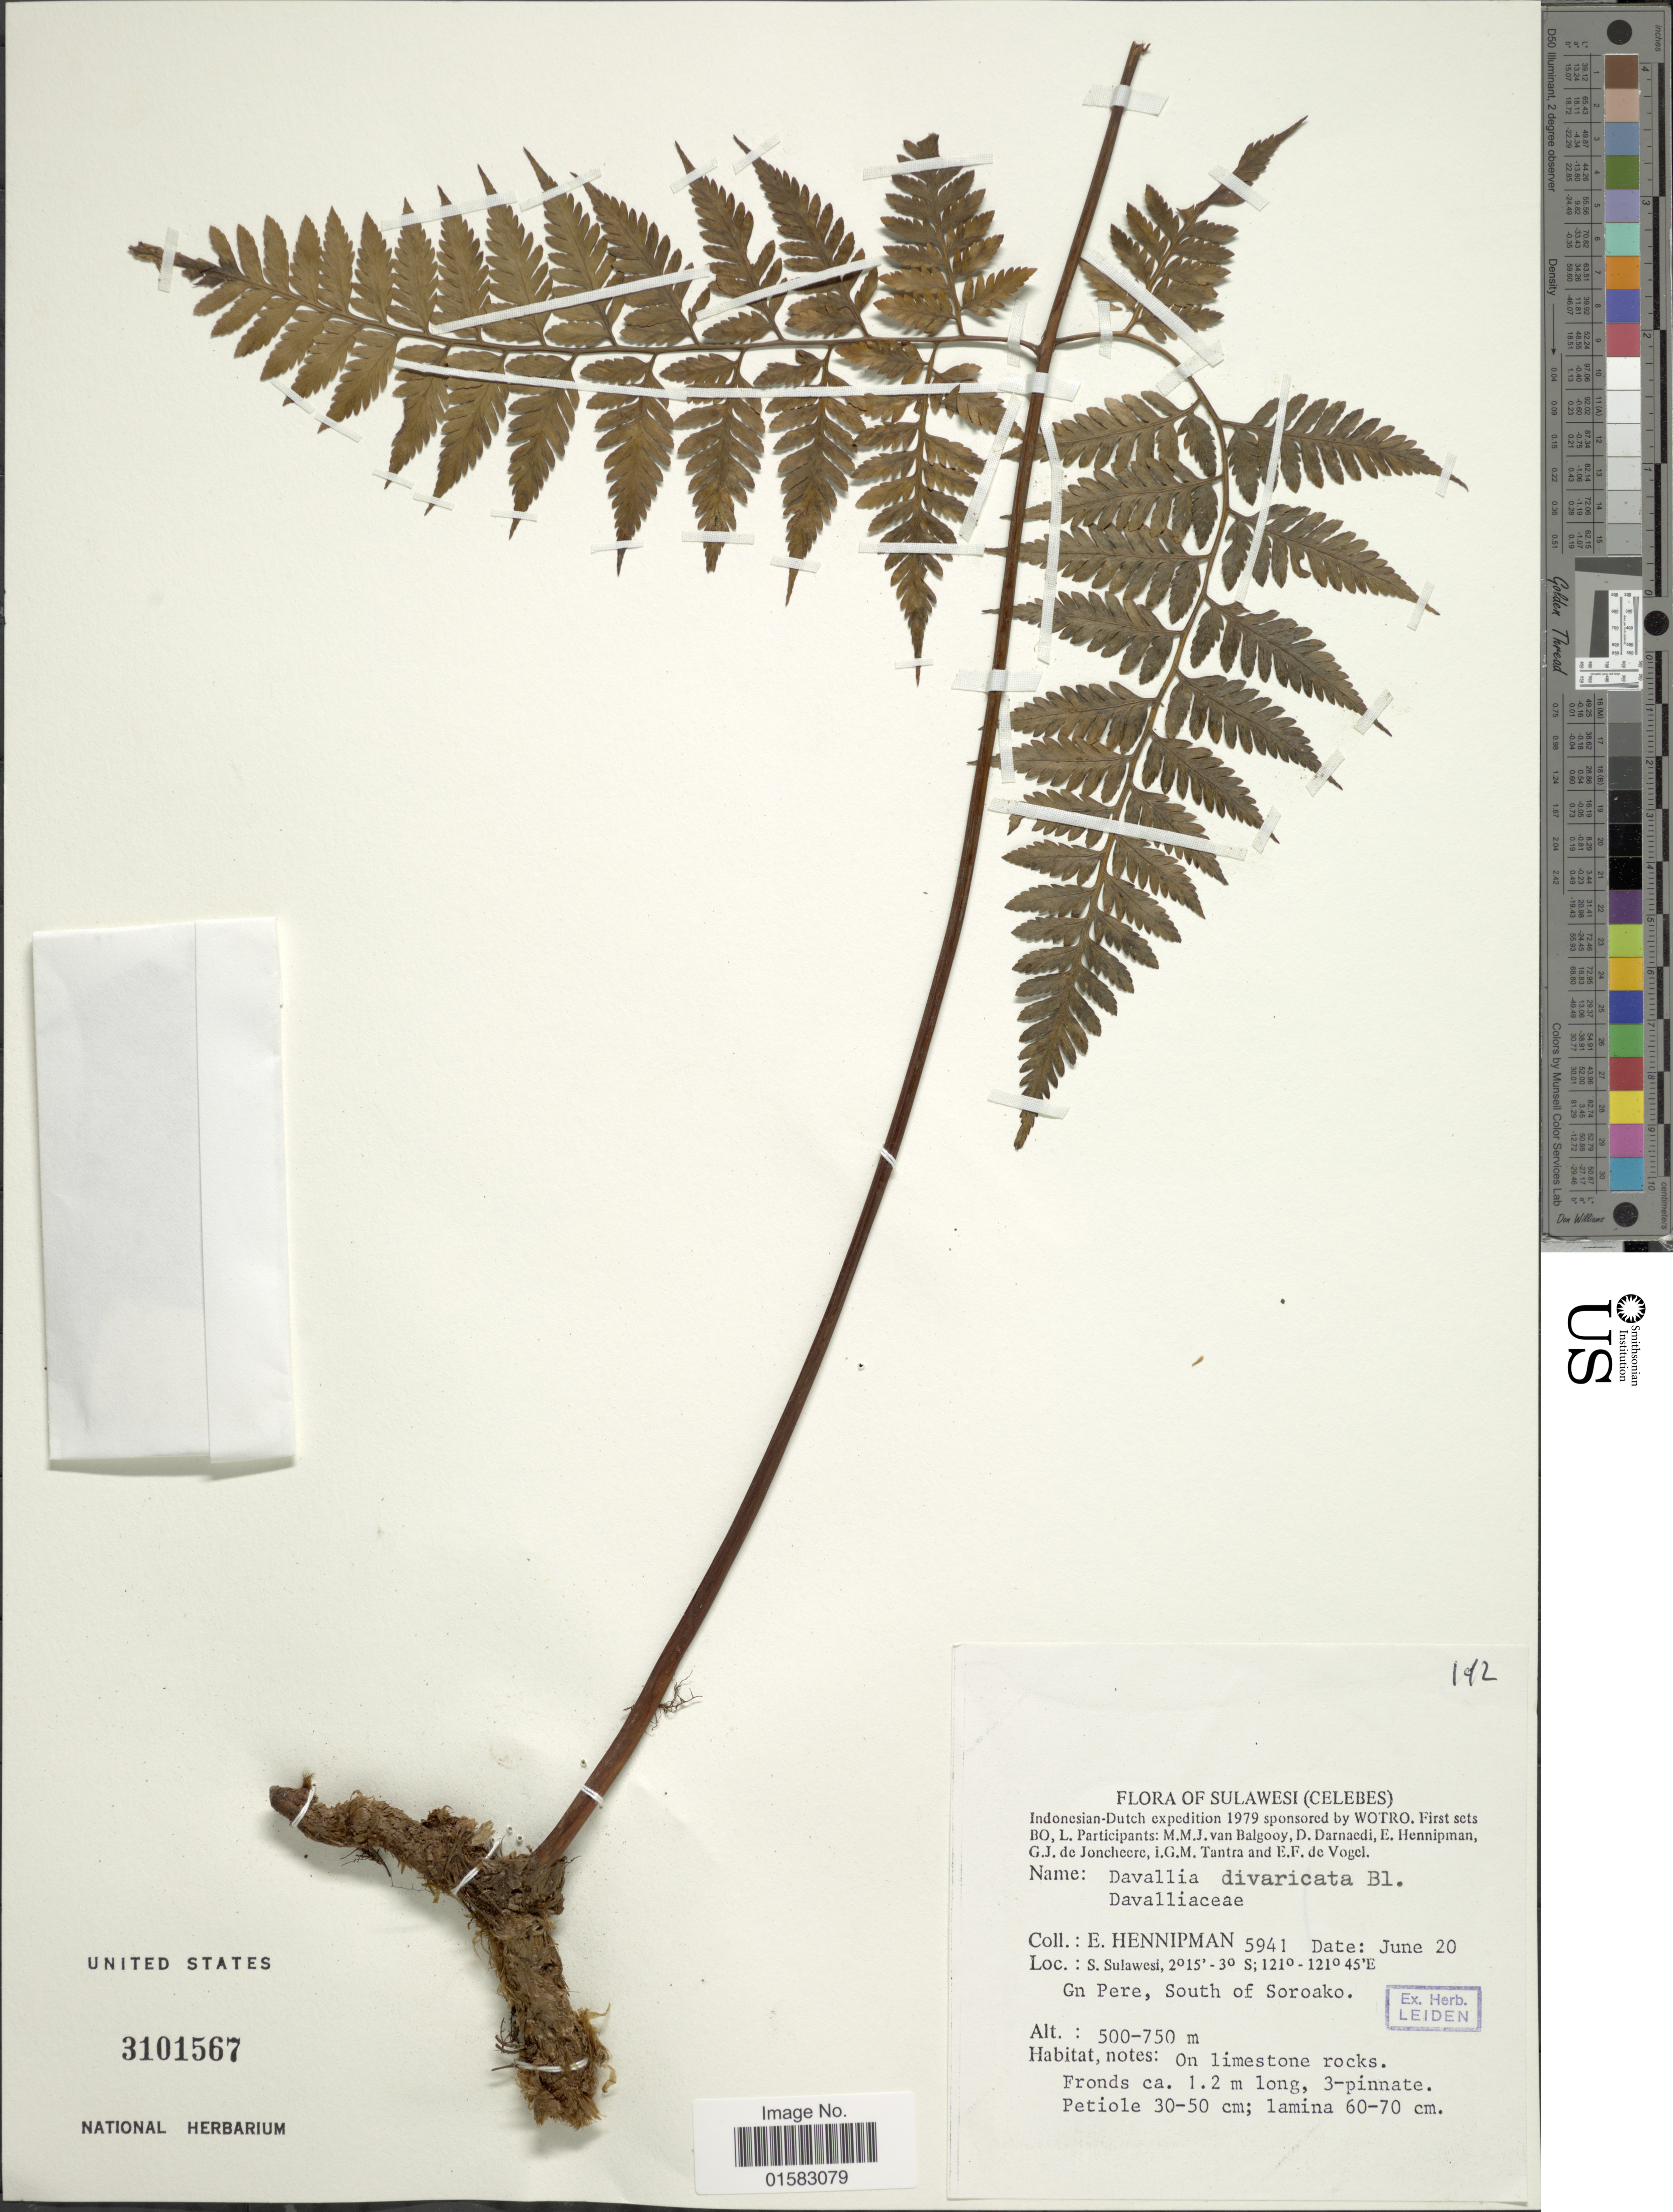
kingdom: Plantae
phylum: Tracheophyta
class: Polypodiopsida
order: Polypodiales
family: Davalliaceae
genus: Davallia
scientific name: Davallia divaricata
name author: Blume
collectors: E. Hennipman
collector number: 5941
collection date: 1979-06-20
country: Indonesia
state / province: Sulawesi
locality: Indonesian-Dutch Expedition, S. Sulawesi, Celebes, Gn Pere, South of Soroako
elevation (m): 500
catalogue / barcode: US 3101567